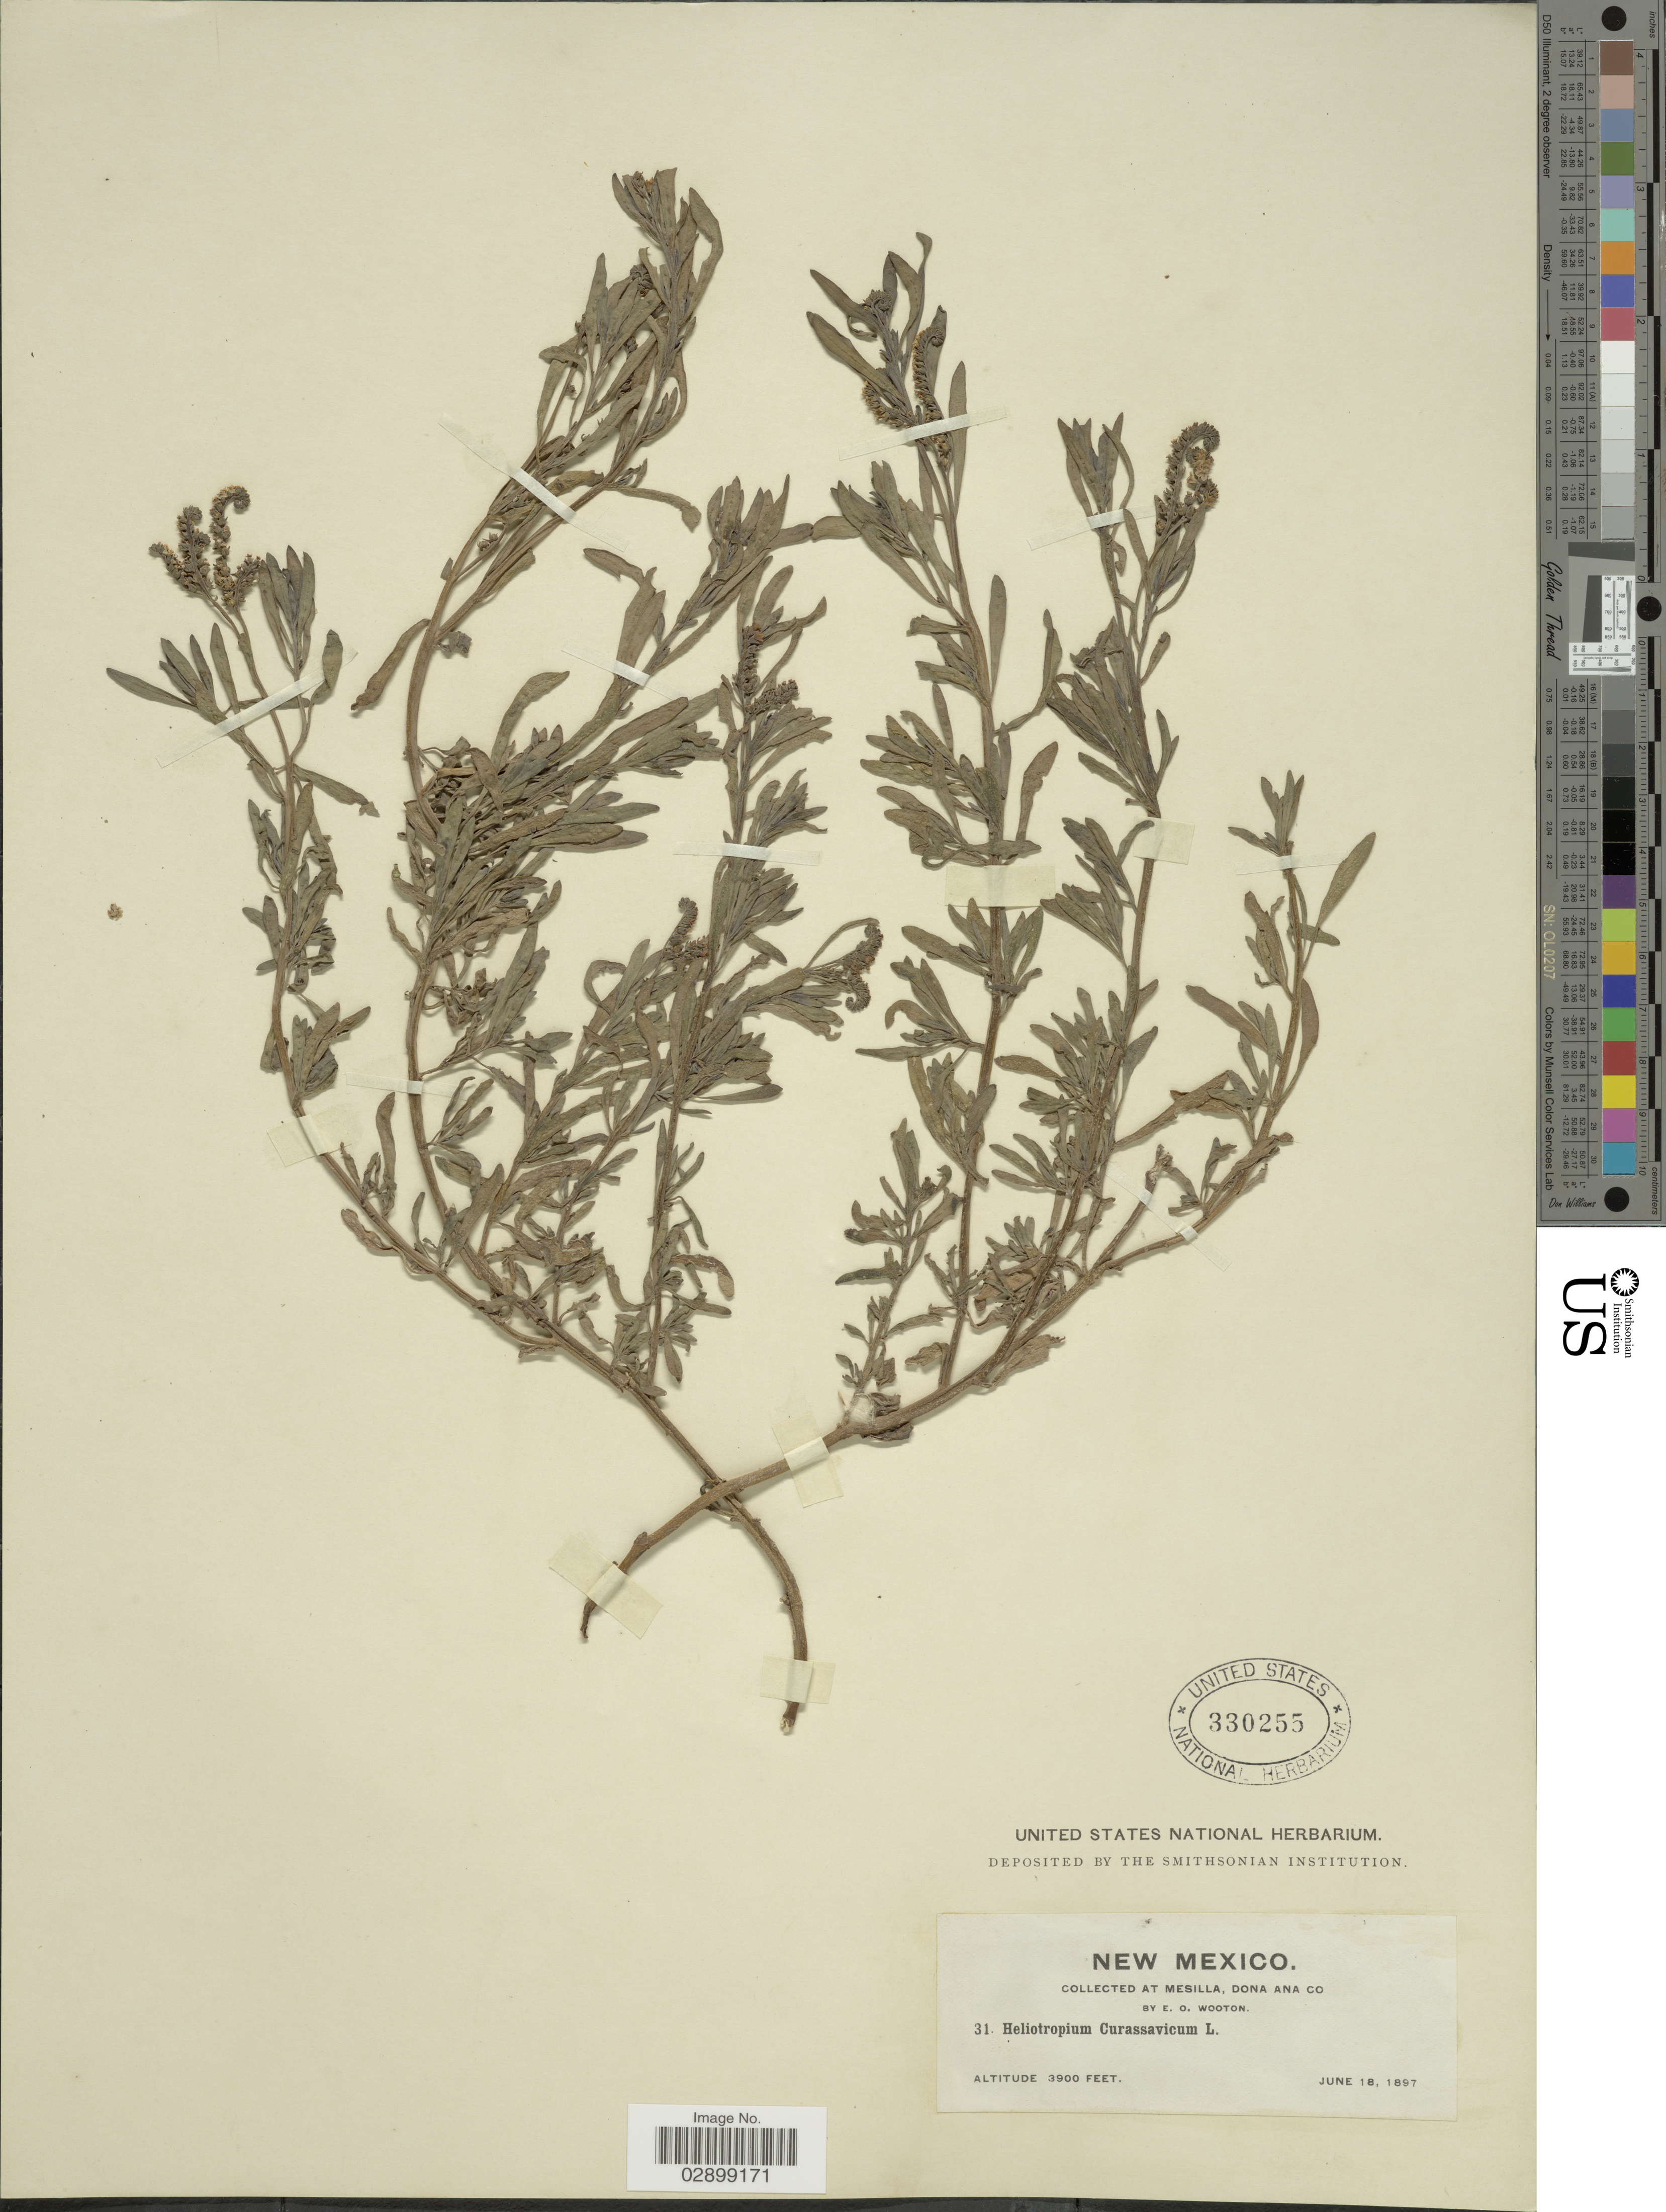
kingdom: Plantae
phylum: Tracheophyta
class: Magnoliopsida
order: Boraginales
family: Heliotropiaceae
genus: Heliotropium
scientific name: Heliotropium curassavicum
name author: L.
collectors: E. O. Wooton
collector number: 31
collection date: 1897-06-18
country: United States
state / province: New Mexico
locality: At Mesilla, Dona Ana Co.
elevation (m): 1189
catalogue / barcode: US 330255